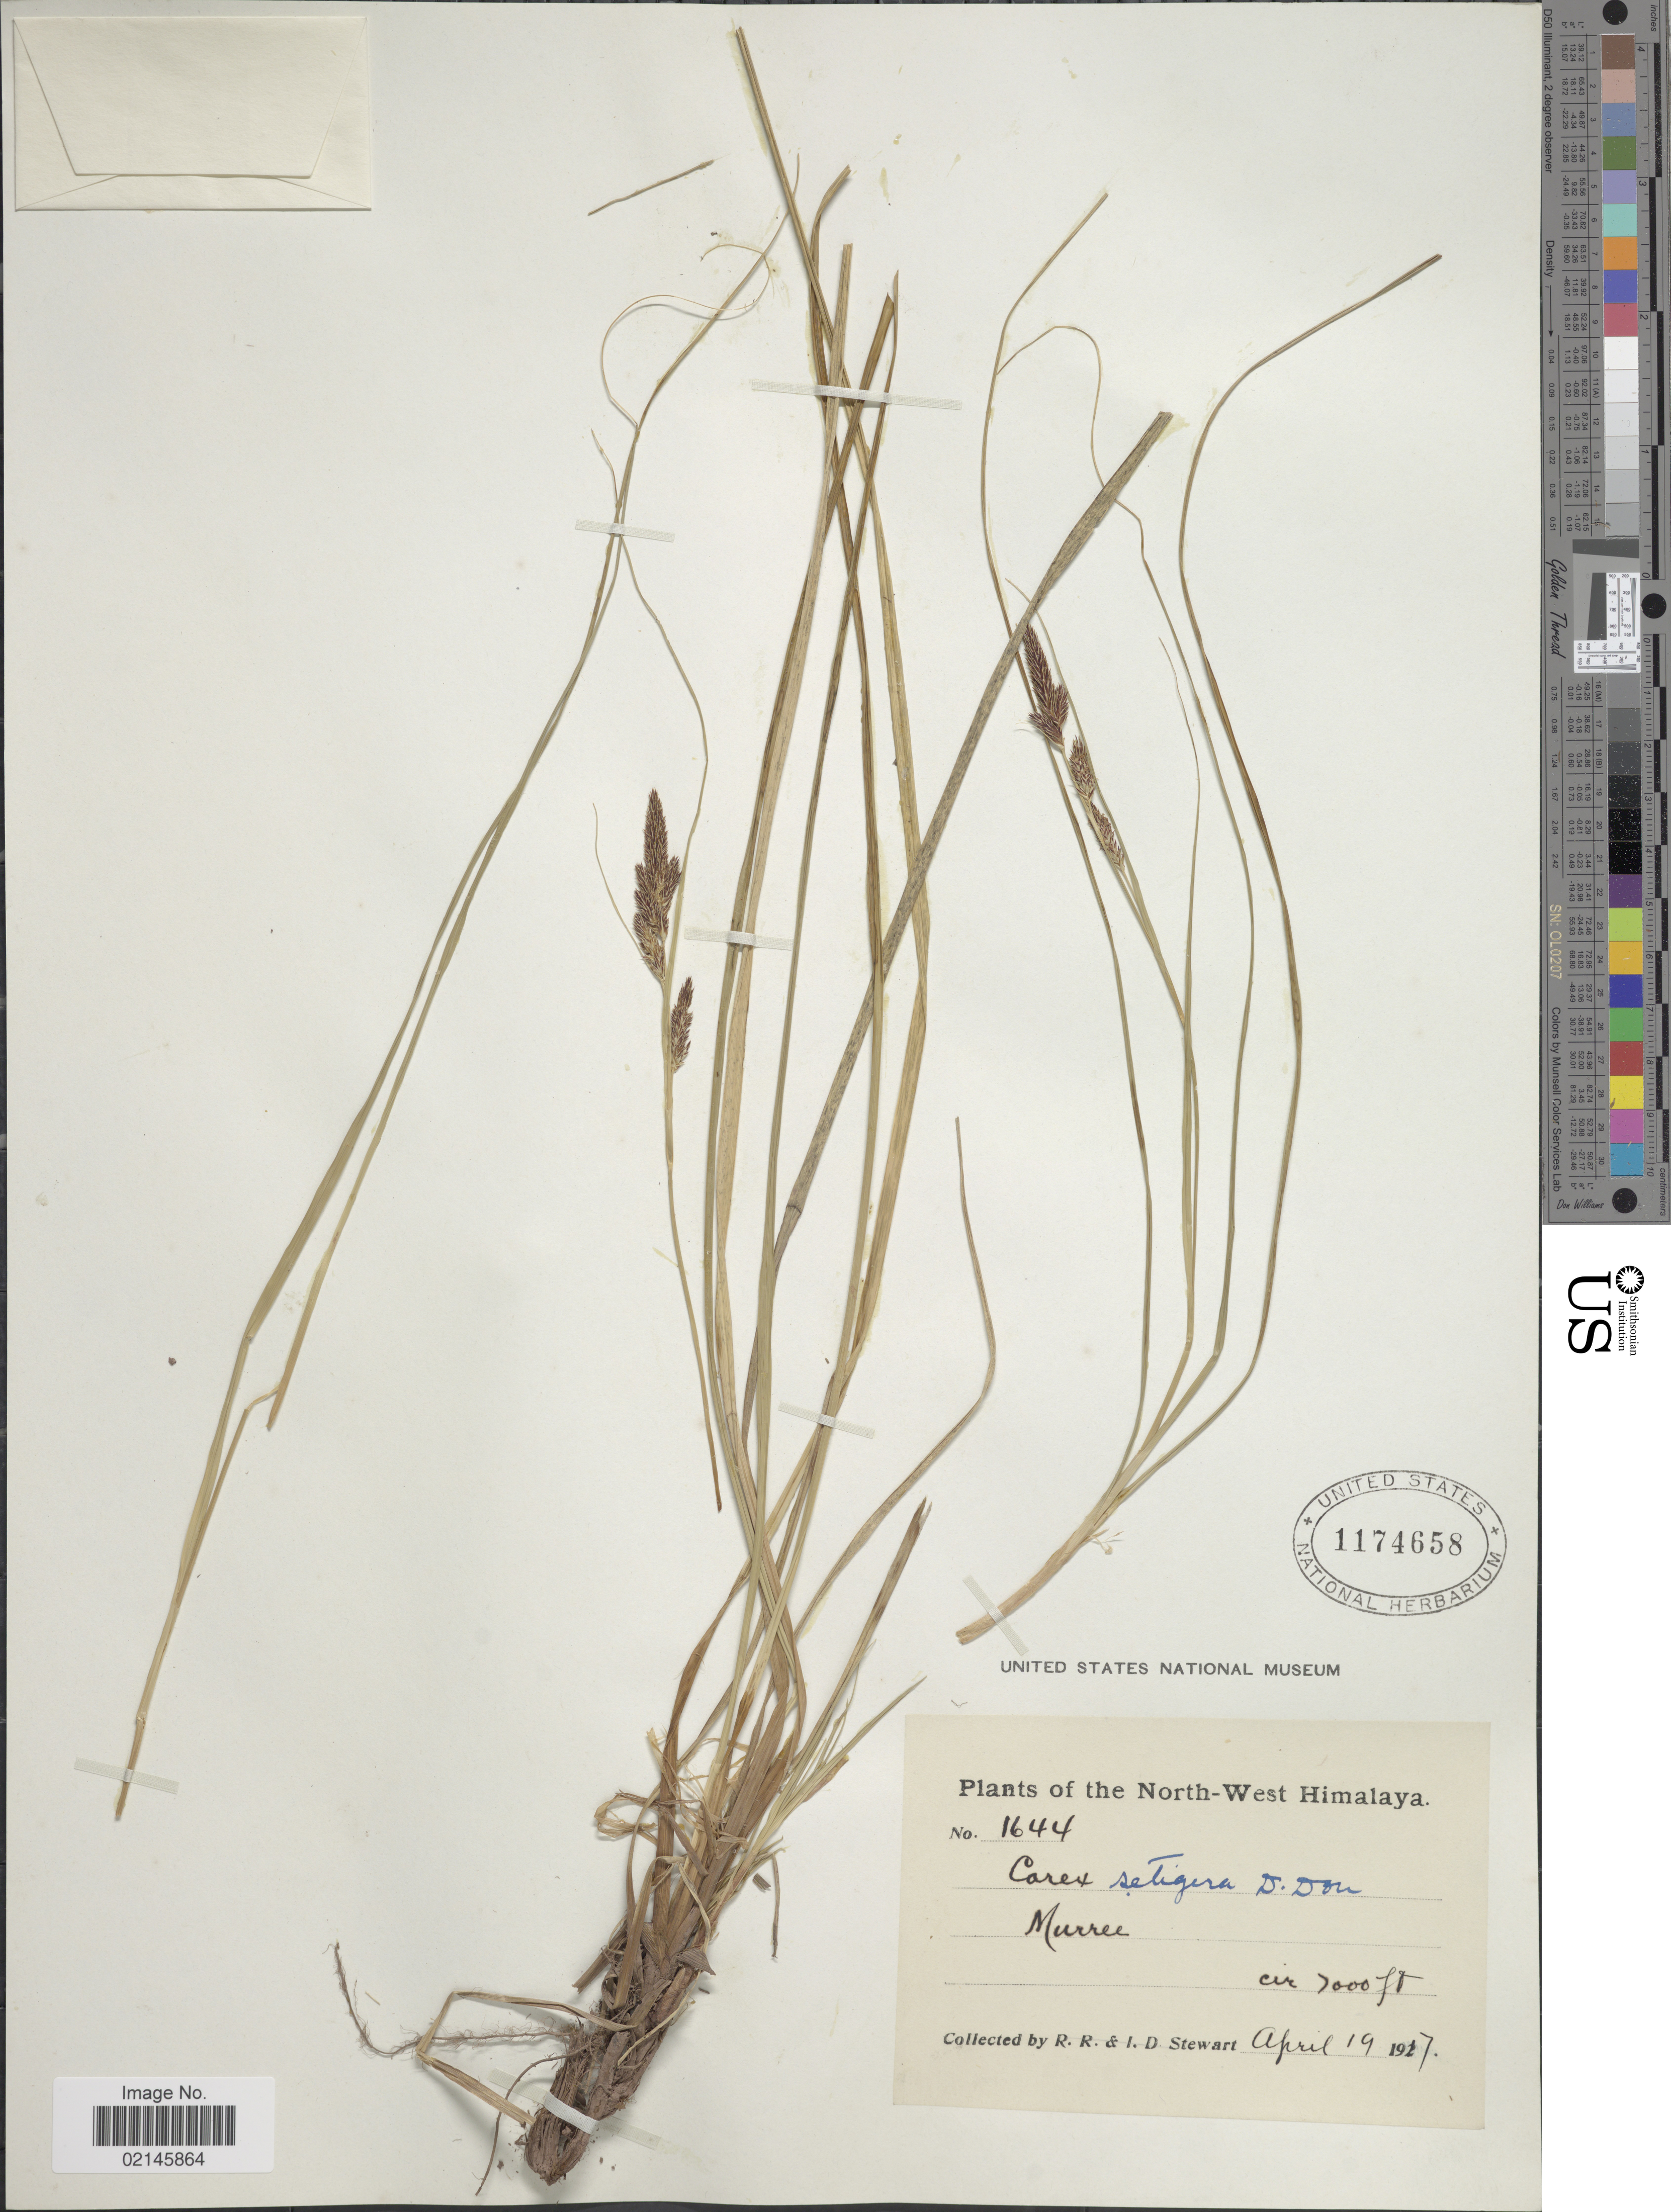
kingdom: Plantae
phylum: Tracheophyta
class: Liliopsida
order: Poales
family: Cyperaceae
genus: Carex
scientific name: Carex setigera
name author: D. Don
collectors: R. R. Stewart & I. Stewart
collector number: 1644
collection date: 1917-04-19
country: Pakistan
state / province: Punjab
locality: North-West Himalaya. Murree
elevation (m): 2134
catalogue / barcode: US 1174658